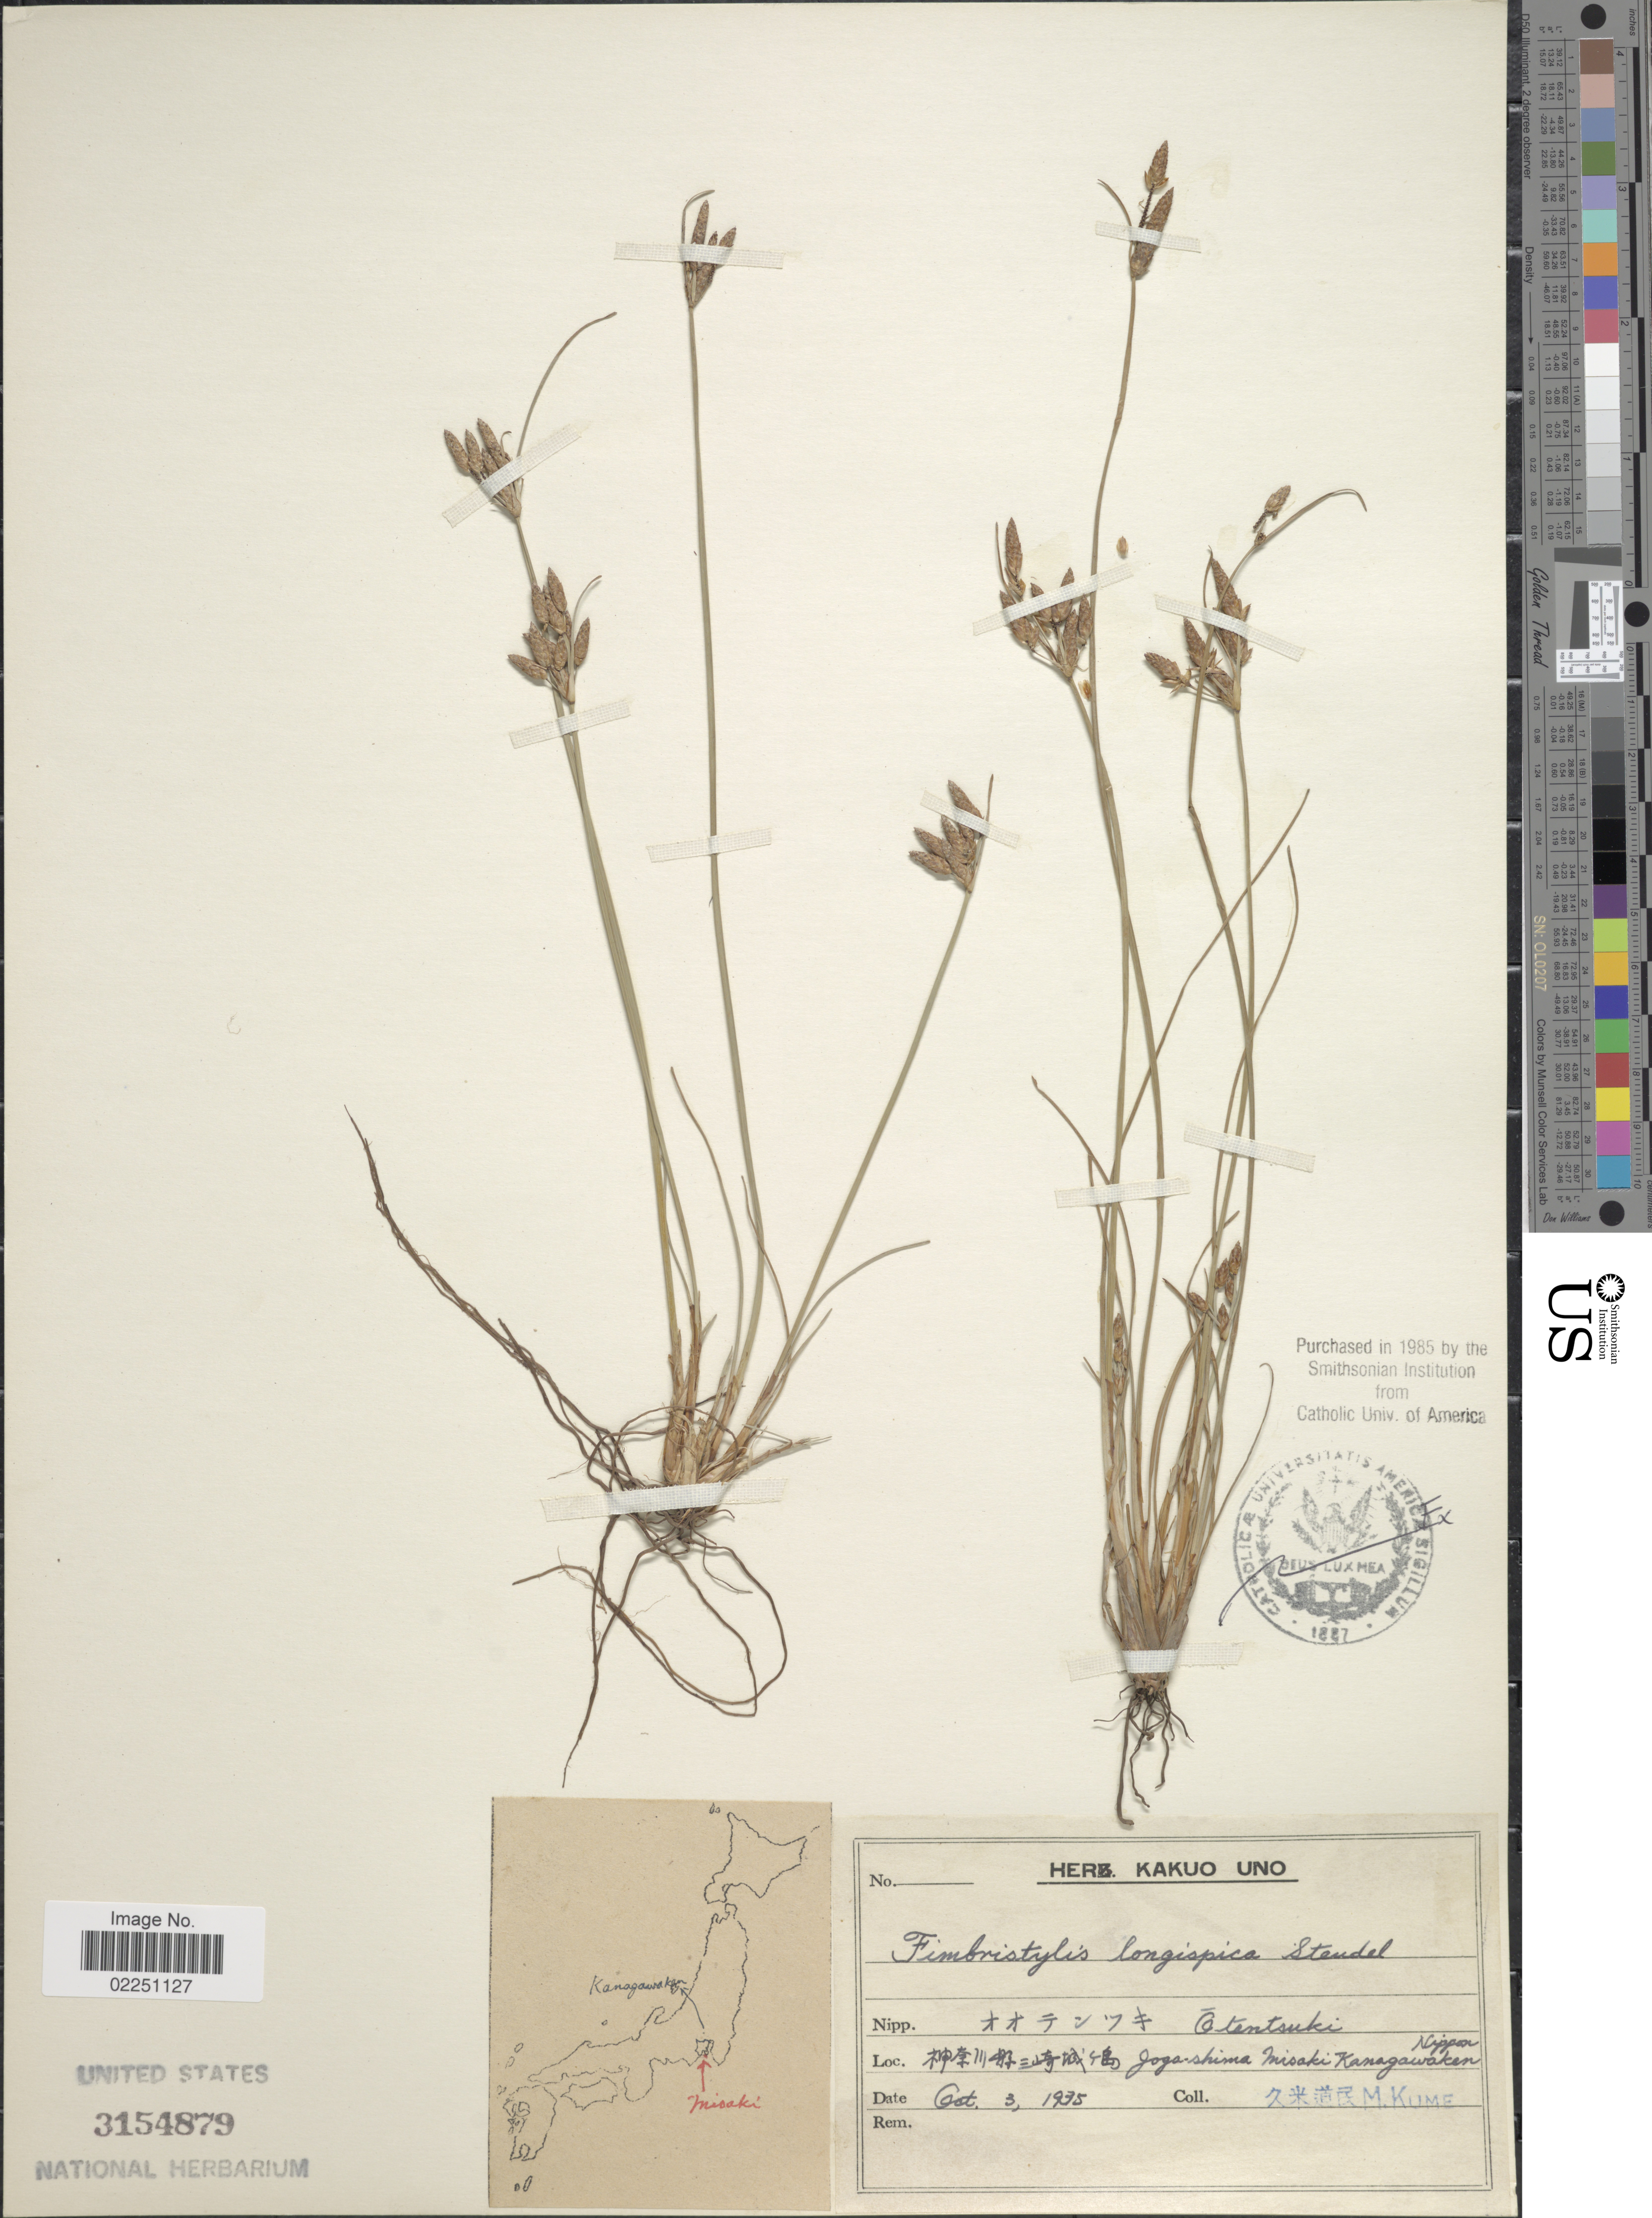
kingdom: Plantae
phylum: Tracheophyta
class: Liliopsida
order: Poales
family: Cyperaceae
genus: Fimbristylis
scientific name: Fimbristylis longispica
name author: Steud.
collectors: M. Kume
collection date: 1935-10-03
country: Japan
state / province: Kanagawa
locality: Joga-shima Misaki Kanagawaken Nippon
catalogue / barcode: US 3154879